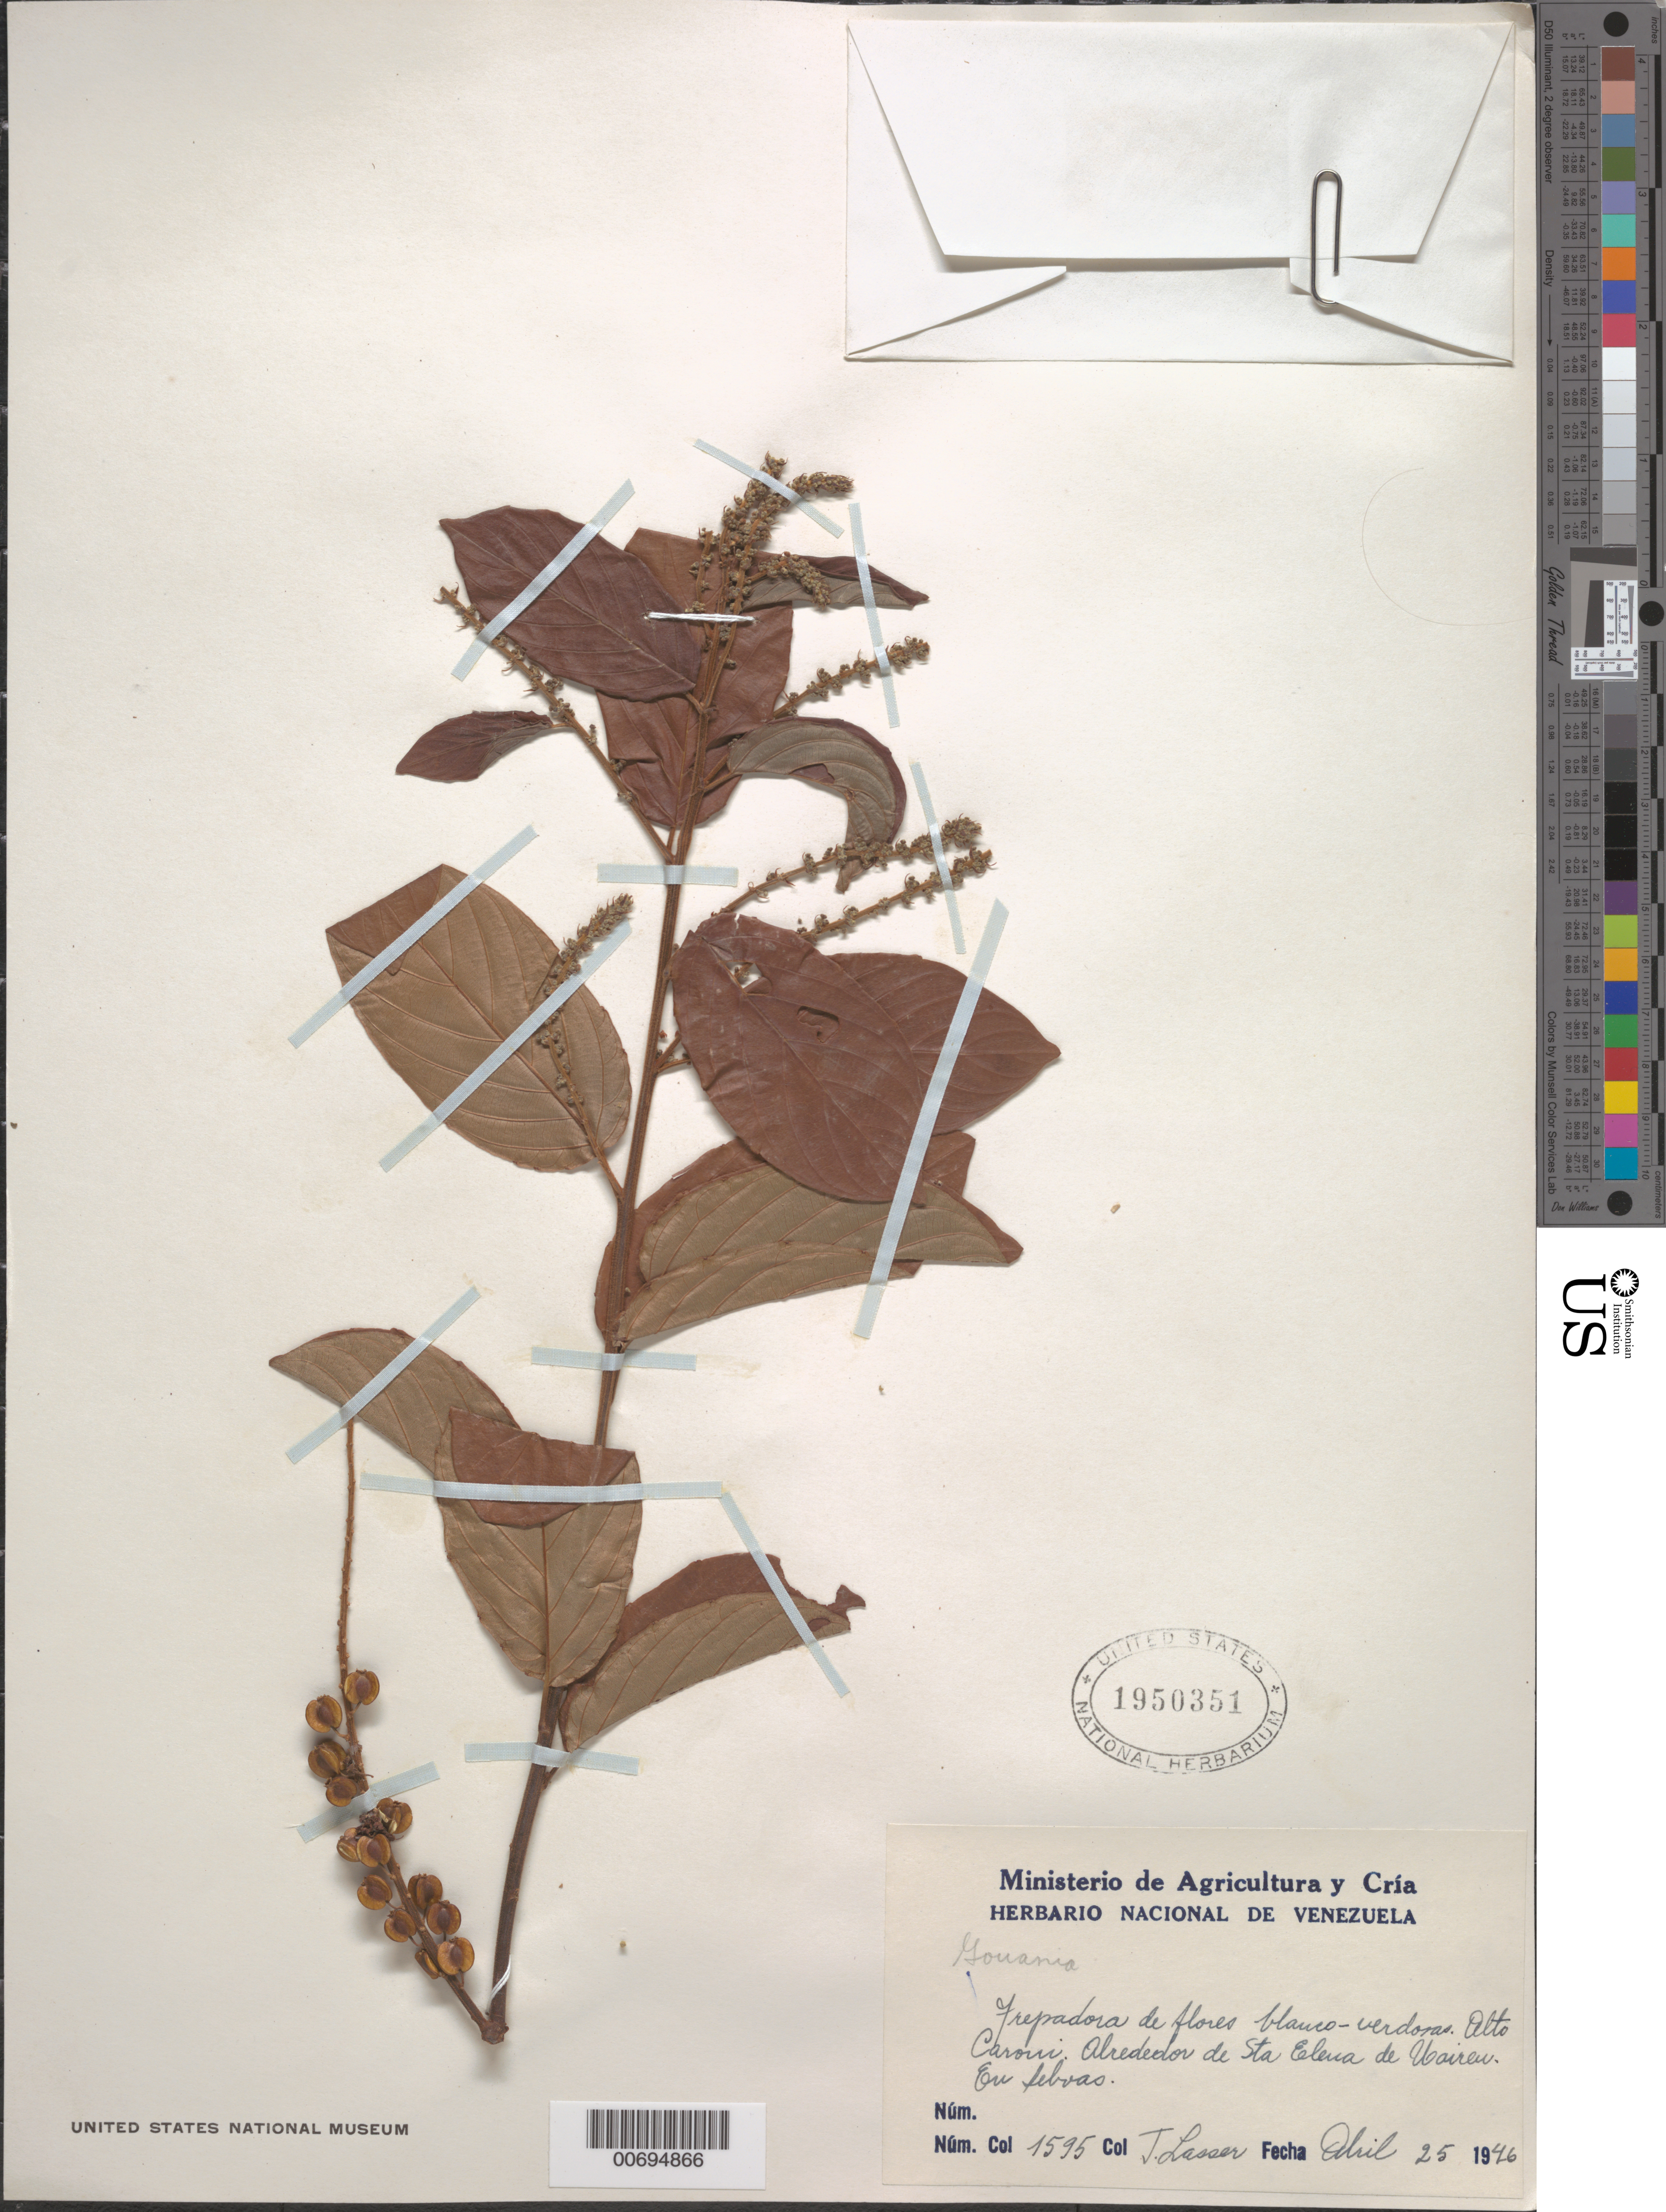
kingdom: Plantae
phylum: Tracheophyta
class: Magnoliopsida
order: Rosales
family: Rhamnaceae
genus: Gouania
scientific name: Gouania sp.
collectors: T. Lasser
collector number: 1595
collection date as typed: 25-Apr-46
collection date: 1946-04-25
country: Venezuela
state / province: Bolívar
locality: Sta. Elena de Uairén, Alto Caroní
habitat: Selvas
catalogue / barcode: US 1950351